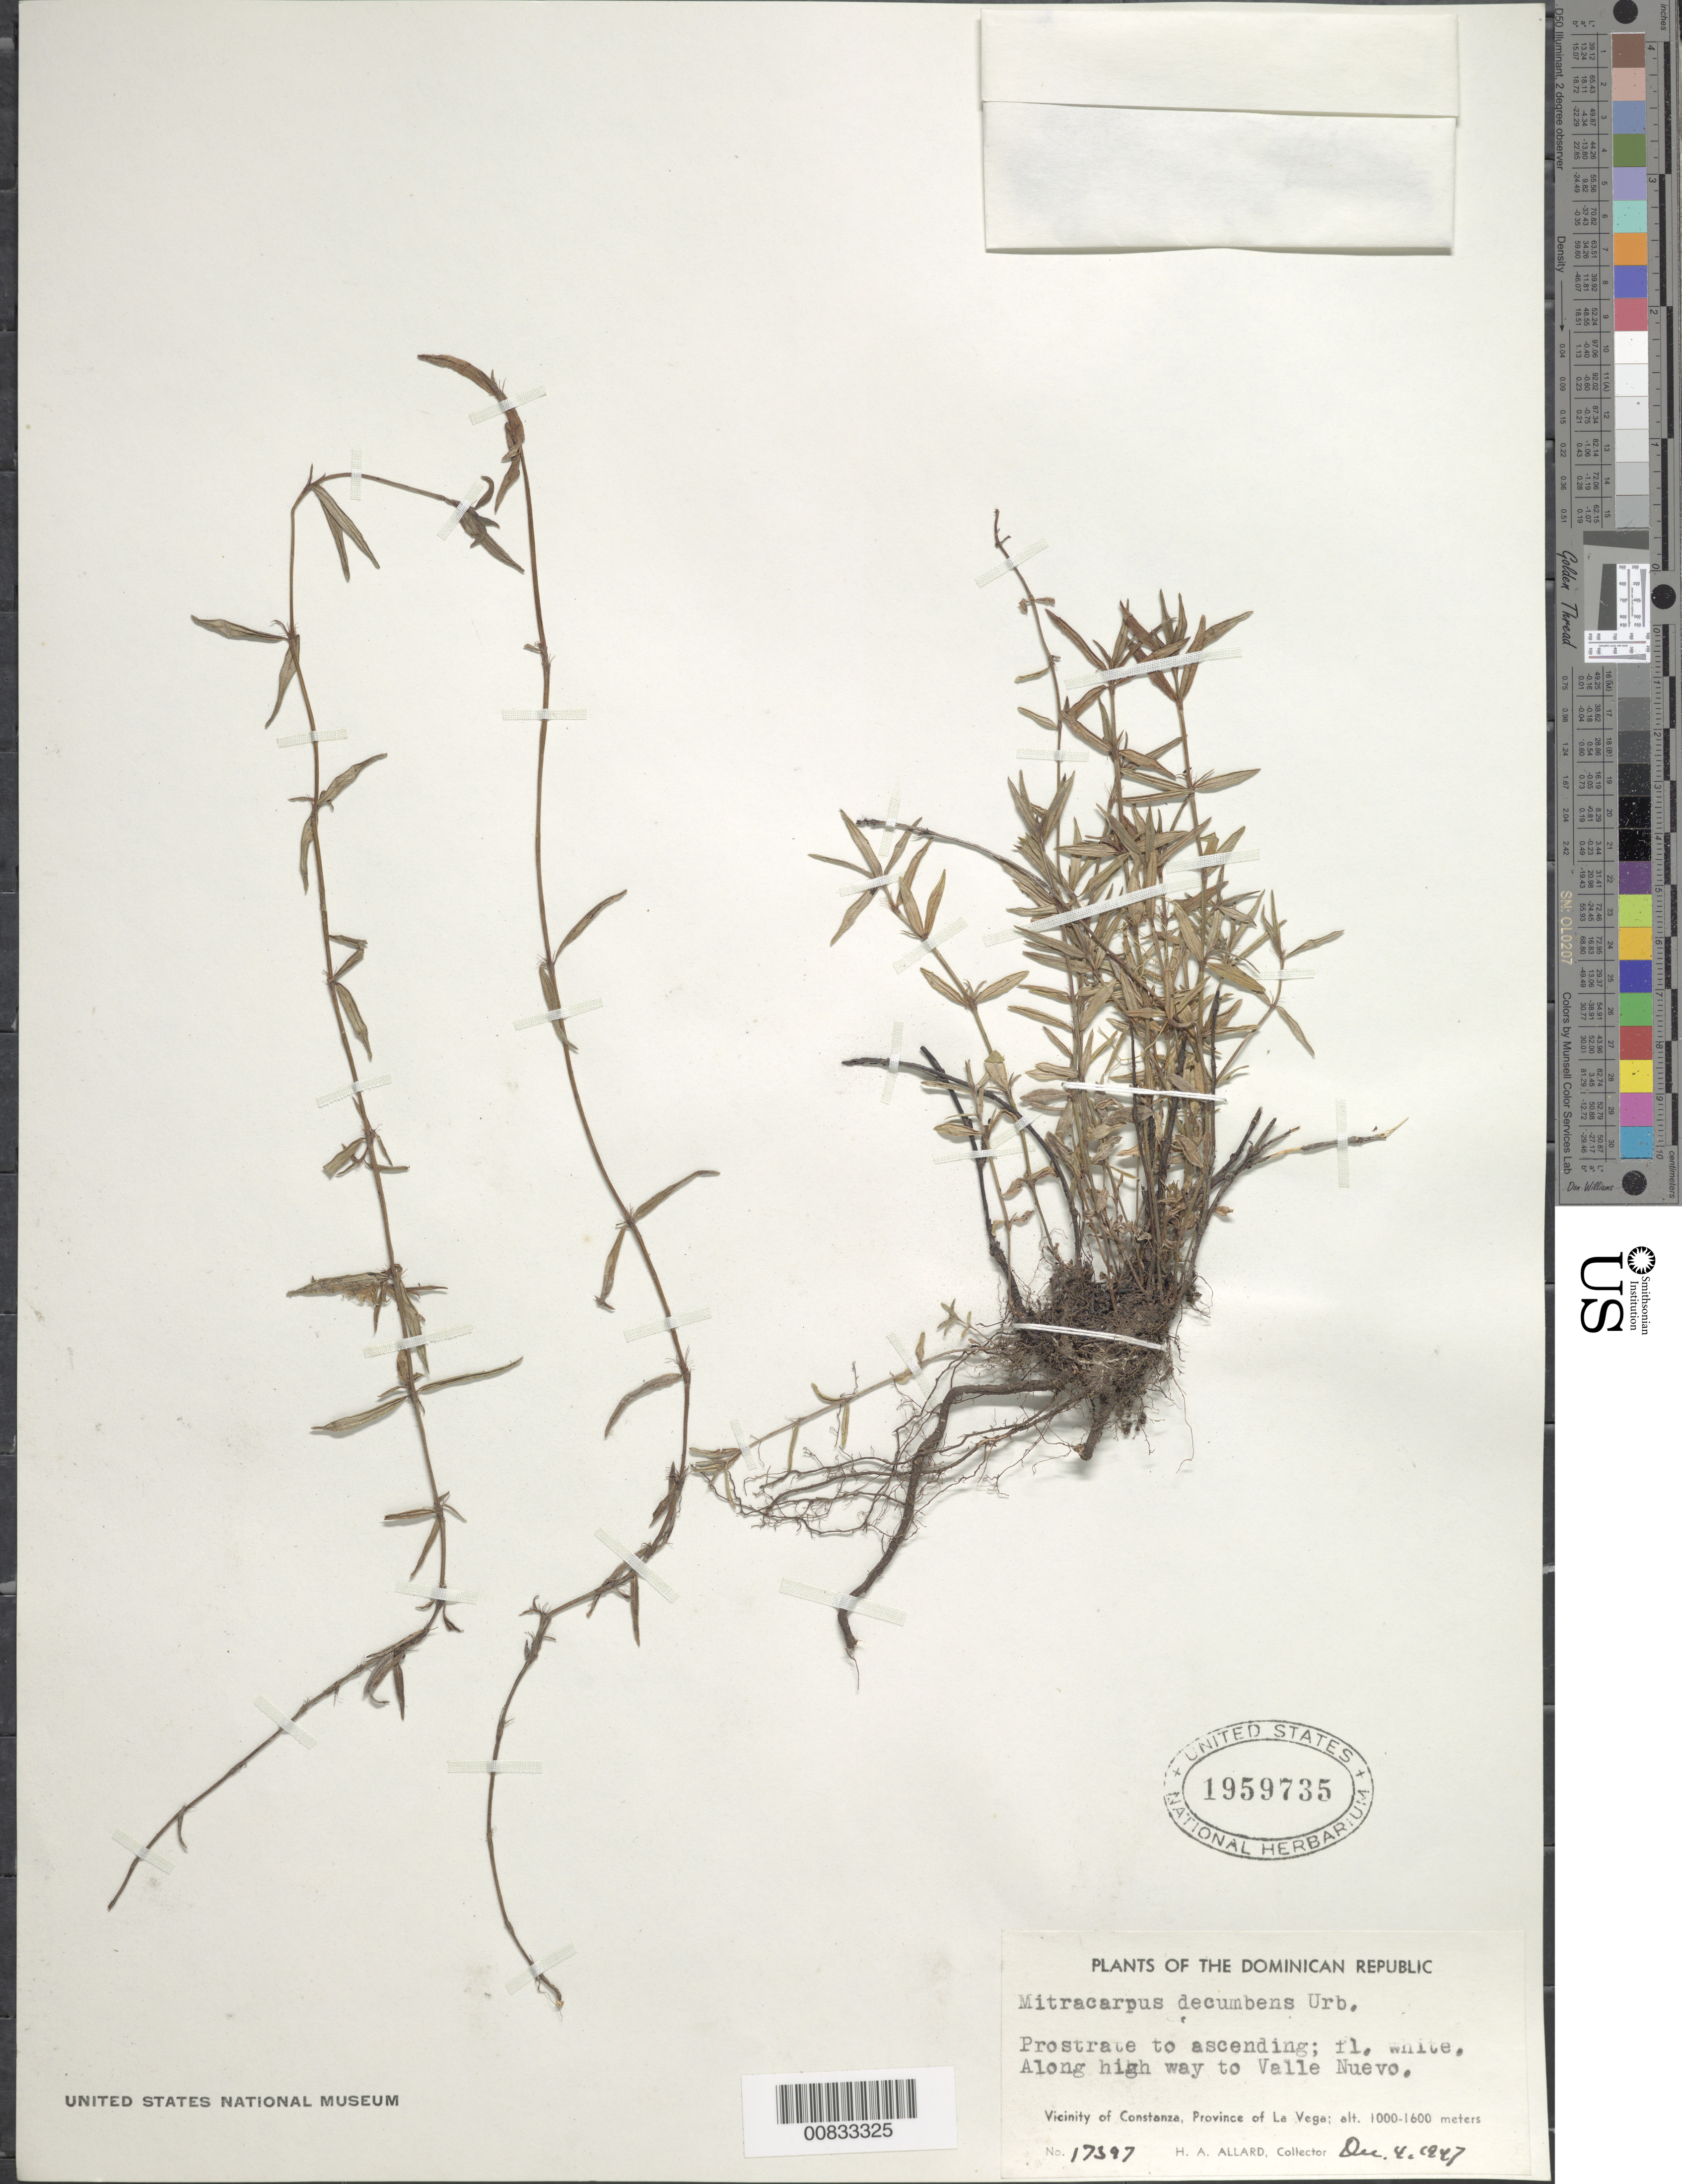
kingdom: Plantae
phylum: Tracheophyta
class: Magnoliopsida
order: Gentianales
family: Rubiaceae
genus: Mitracarpus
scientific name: Mitracarpus decumbens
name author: Urb.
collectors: H. A. Allard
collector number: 17597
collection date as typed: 04 Dec 1947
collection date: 1947-12-04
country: Dominican Republic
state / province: La Vega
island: Hispaniola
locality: Vicinity of Constanza, along highway to Valle Nuevo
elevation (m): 1000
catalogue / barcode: US 1959735